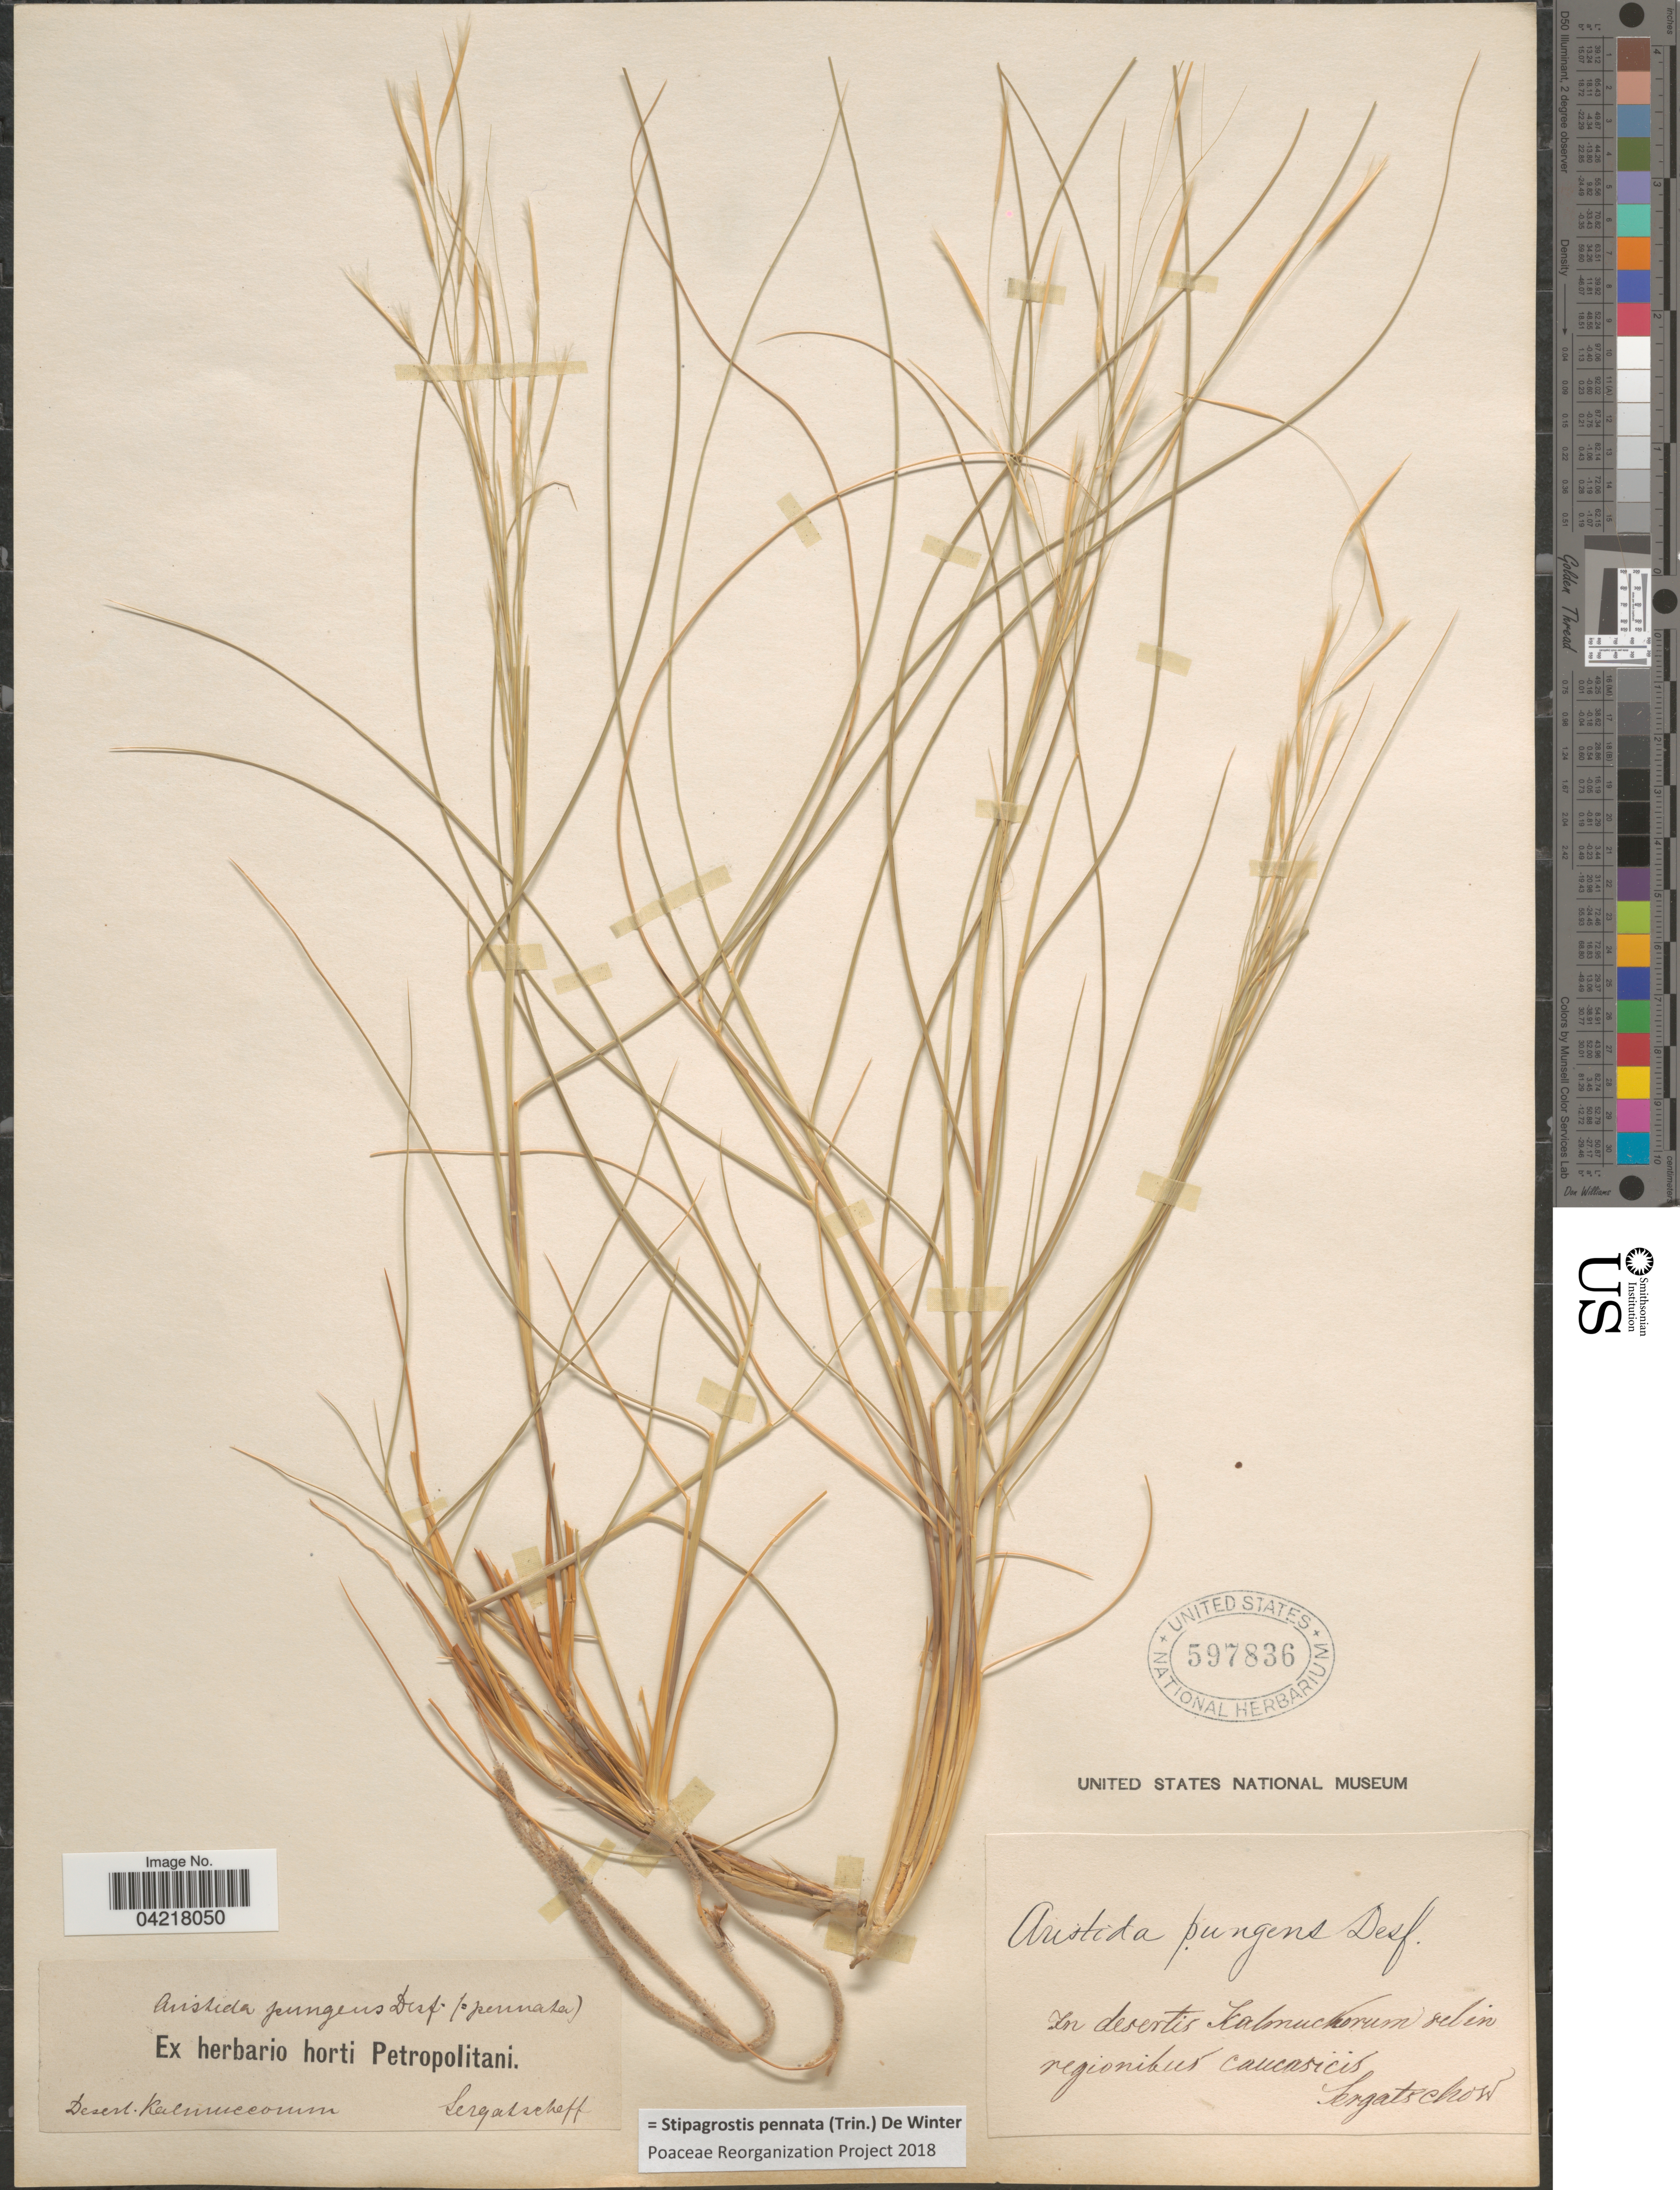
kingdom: Plantae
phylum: Tracheophyta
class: Liliopsida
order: Poales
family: Poaceae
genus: Stipagrostis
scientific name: Stipagrostis pennata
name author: (Trin.) De Winter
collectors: Sergatscheff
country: Russian Federation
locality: In desertis Kalmuckorum ad in regionibus caucasicis.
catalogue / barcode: US 597836